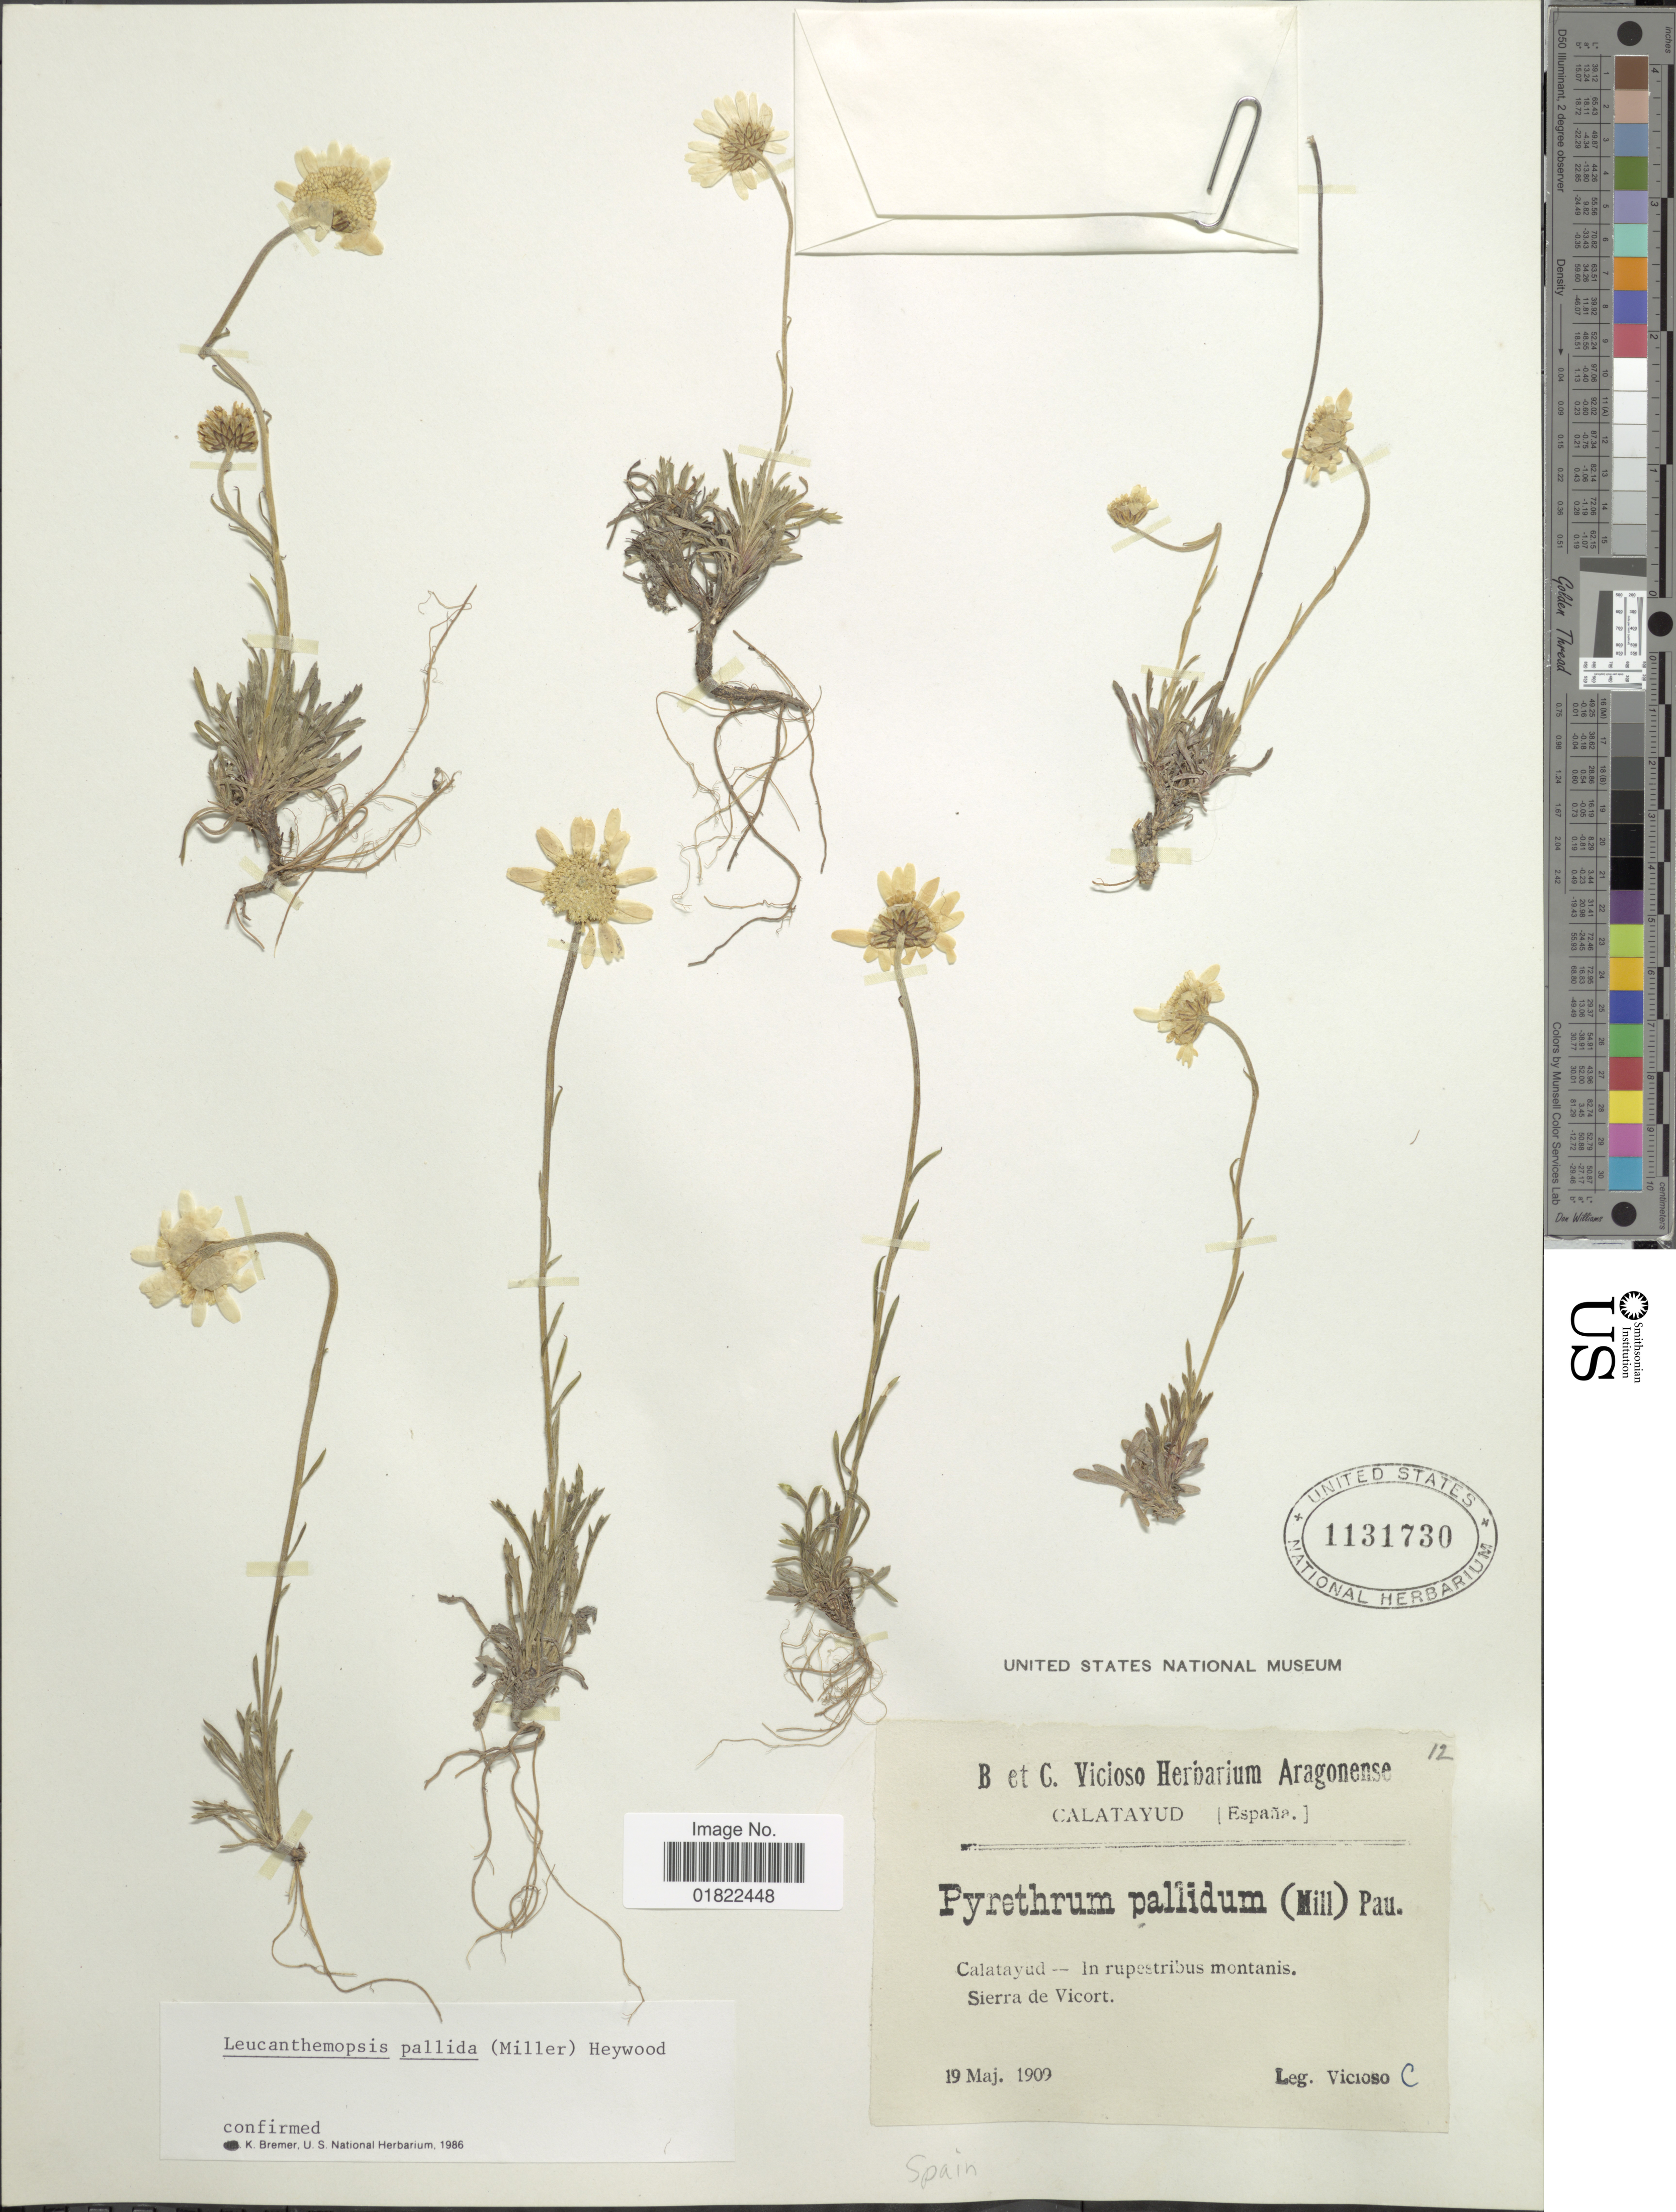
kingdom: Plantae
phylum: Tracheophyta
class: Magnoliopsida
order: Asterales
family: Asteraceae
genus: Leucanthemopsis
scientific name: Leucanthemopsis pallida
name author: Heywood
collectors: C. Vicioso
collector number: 12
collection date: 1909-05-19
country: Spain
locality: Calatayud -- In rupestribus montanis, Sierra de Vicort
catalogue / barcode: US 1131730